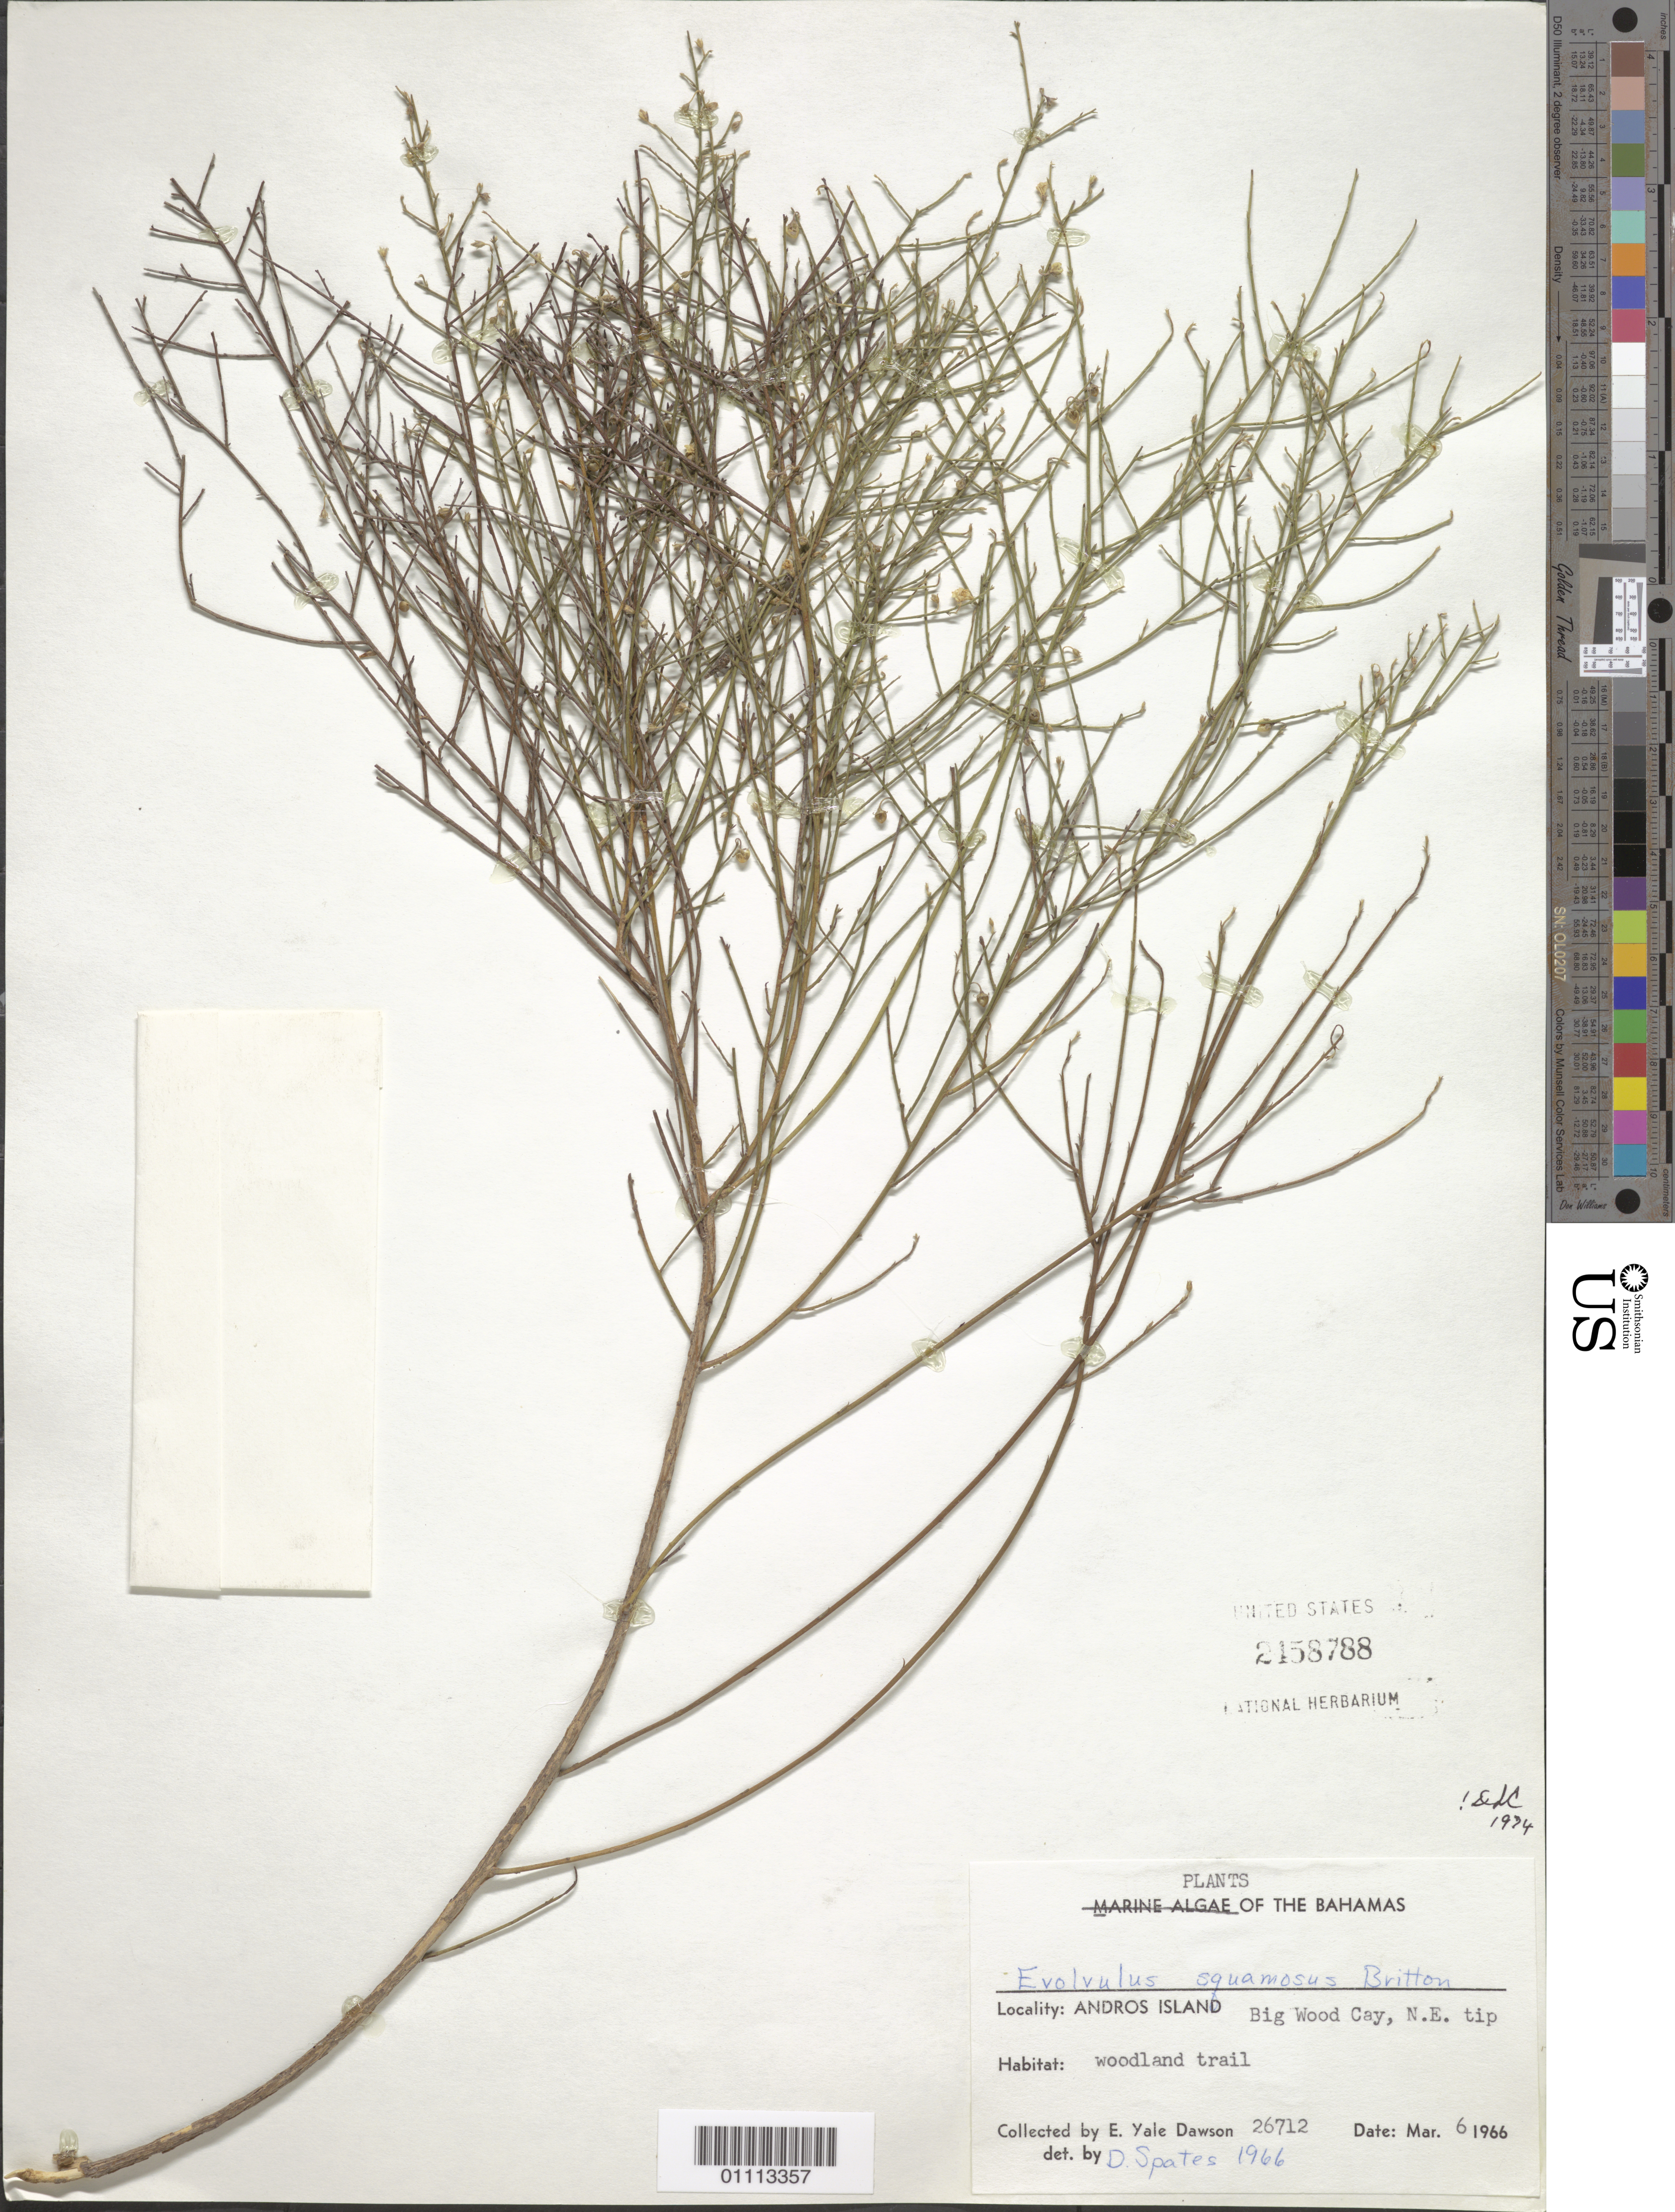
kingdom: Plantae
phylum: Tracheophyta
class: Magnoliopsida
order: Solanales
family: Convolvulaceae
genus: Evolvulus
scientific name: Evolvulus squamosus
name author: Britton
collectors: E. Y. Dawson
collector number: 26712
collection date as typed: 06 Mar 1966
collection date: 1966-03-06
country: Bahamas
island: Andros I.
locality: Big Wood Cay, N.E. tip. Woodland trail.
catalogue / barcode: US 2158788